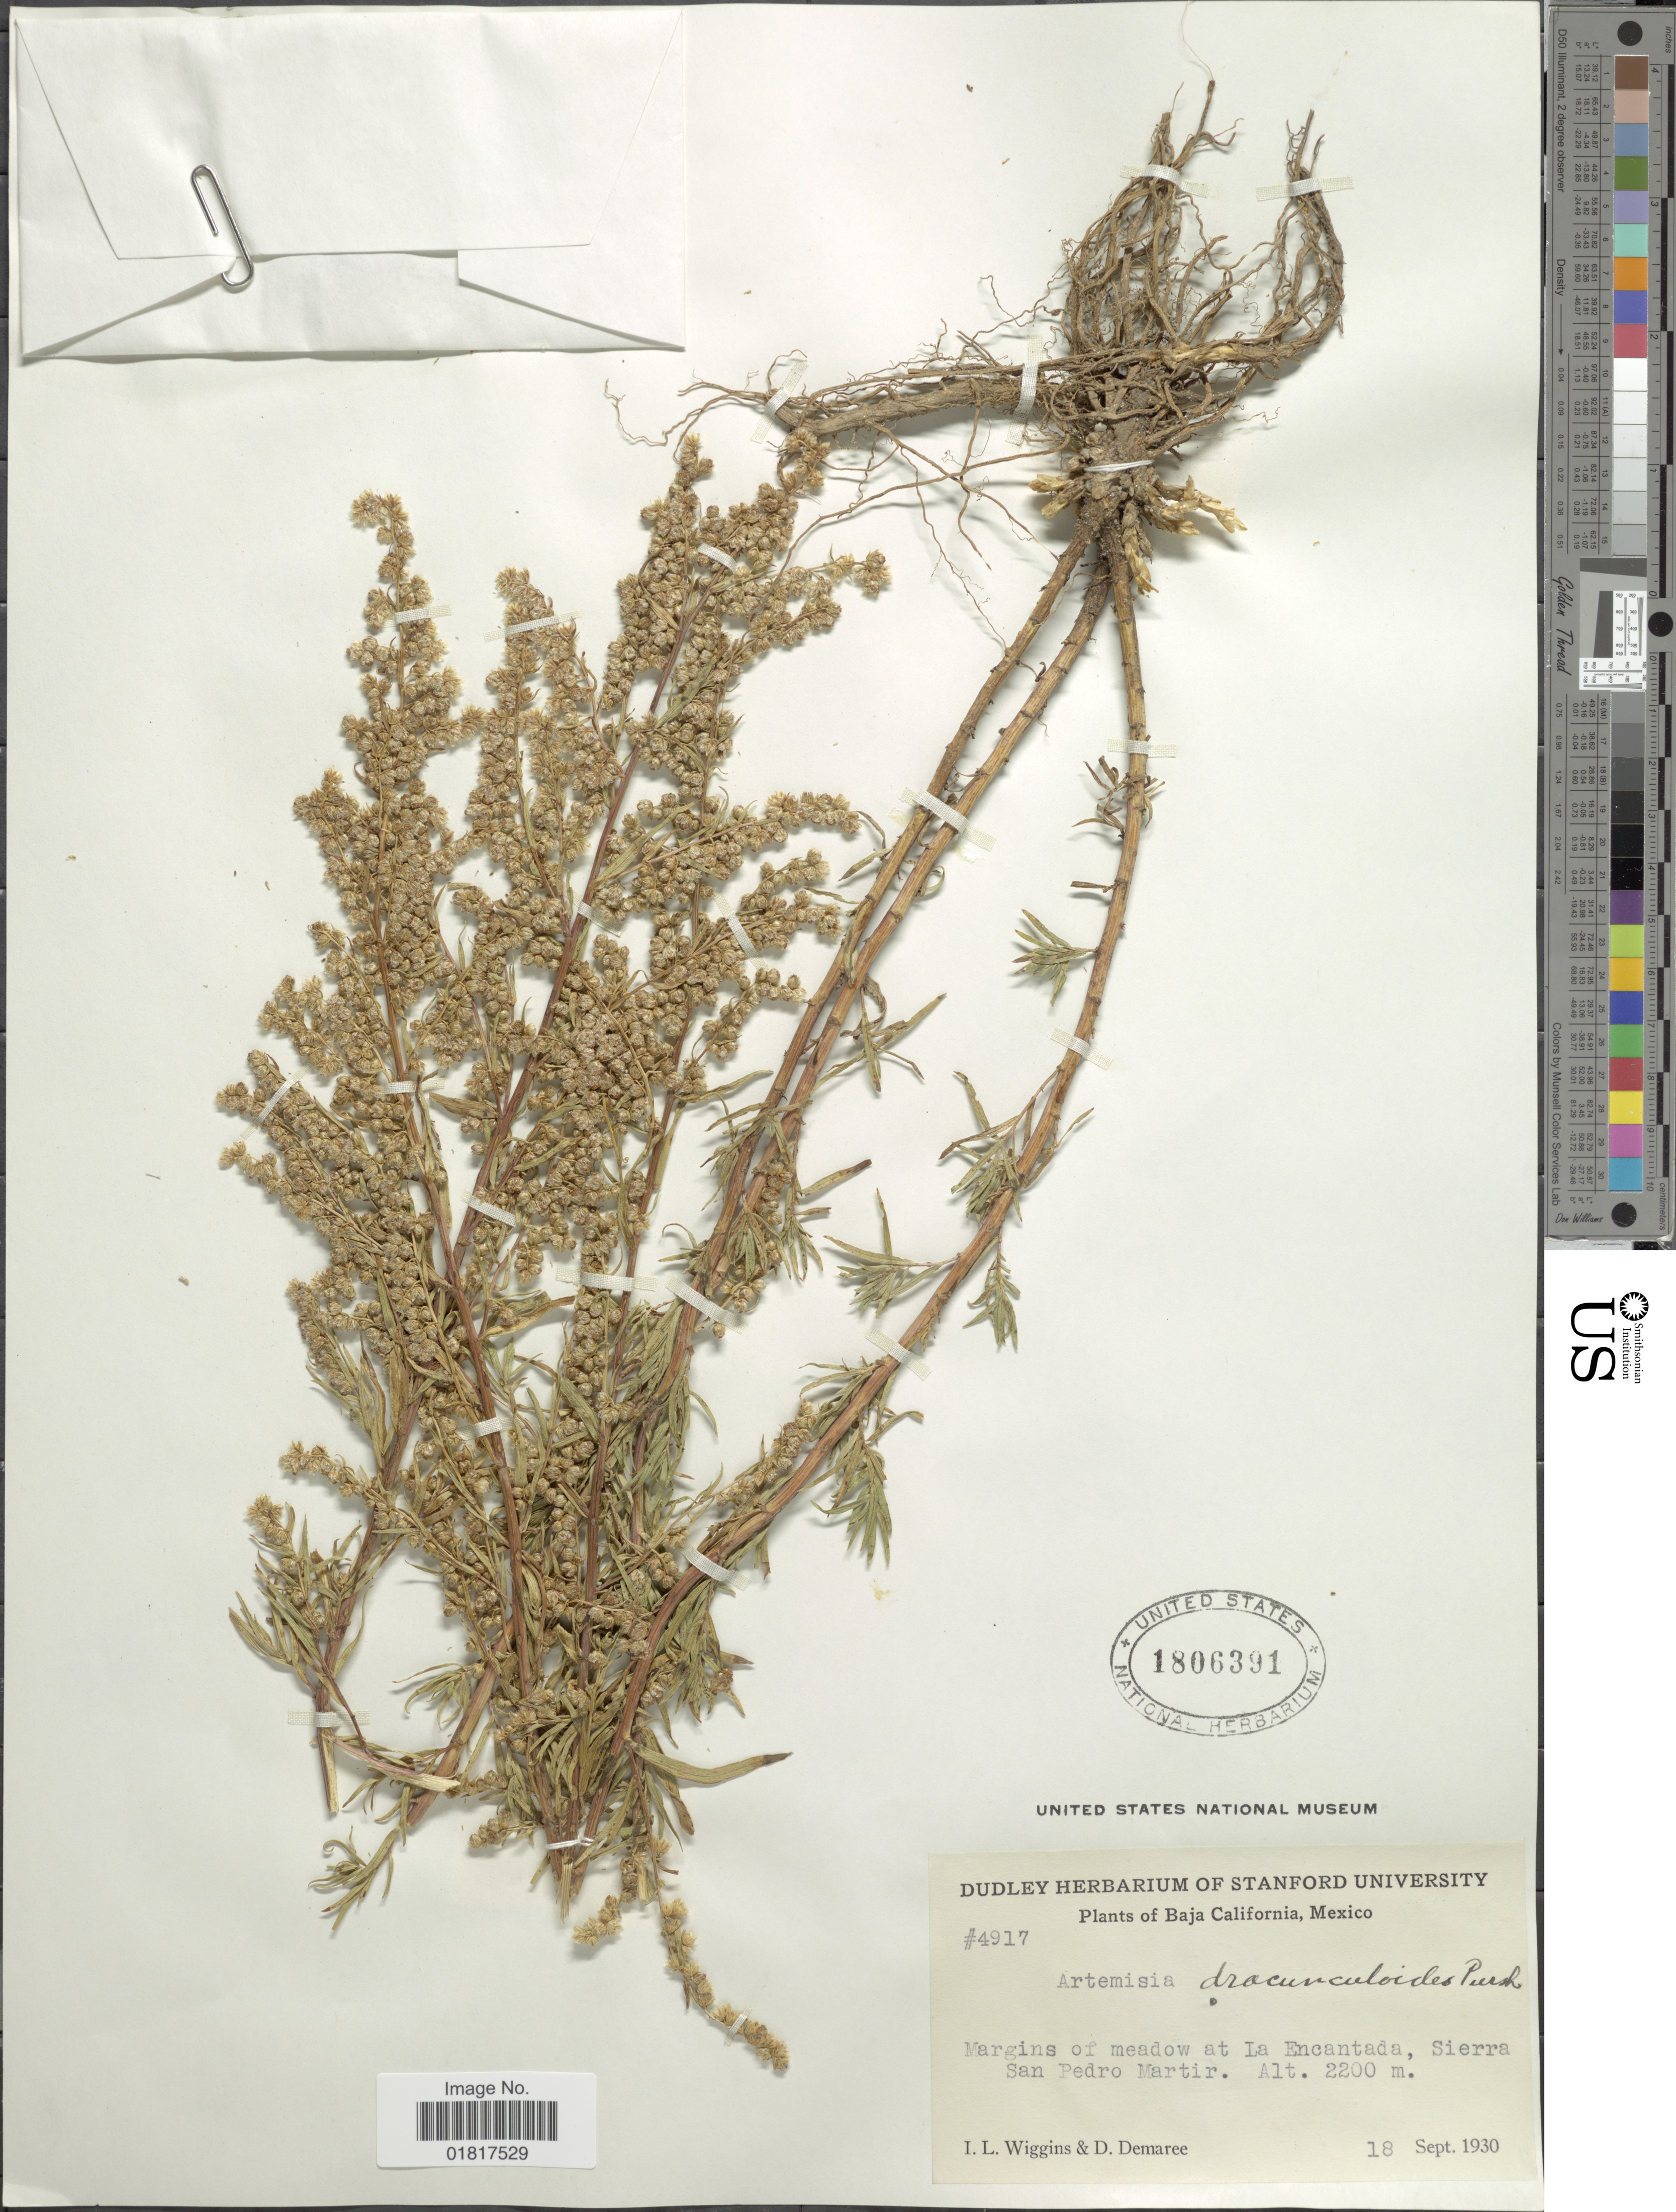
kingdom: Plantae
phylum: Tracheophyta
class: Magnoliopsida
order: Asterales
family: Asteraceae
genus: Artemisia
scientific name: Artemisia dracunculoides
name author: Pursh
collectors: I. L. Wiggins & D. Demaree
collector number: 4917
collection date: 1930-09-18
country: Mexico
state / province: Baja California Norte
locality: Margins of meadow at La Encantada, Sierra San Pedro Martir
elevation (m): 2200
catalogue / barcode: US 1806391